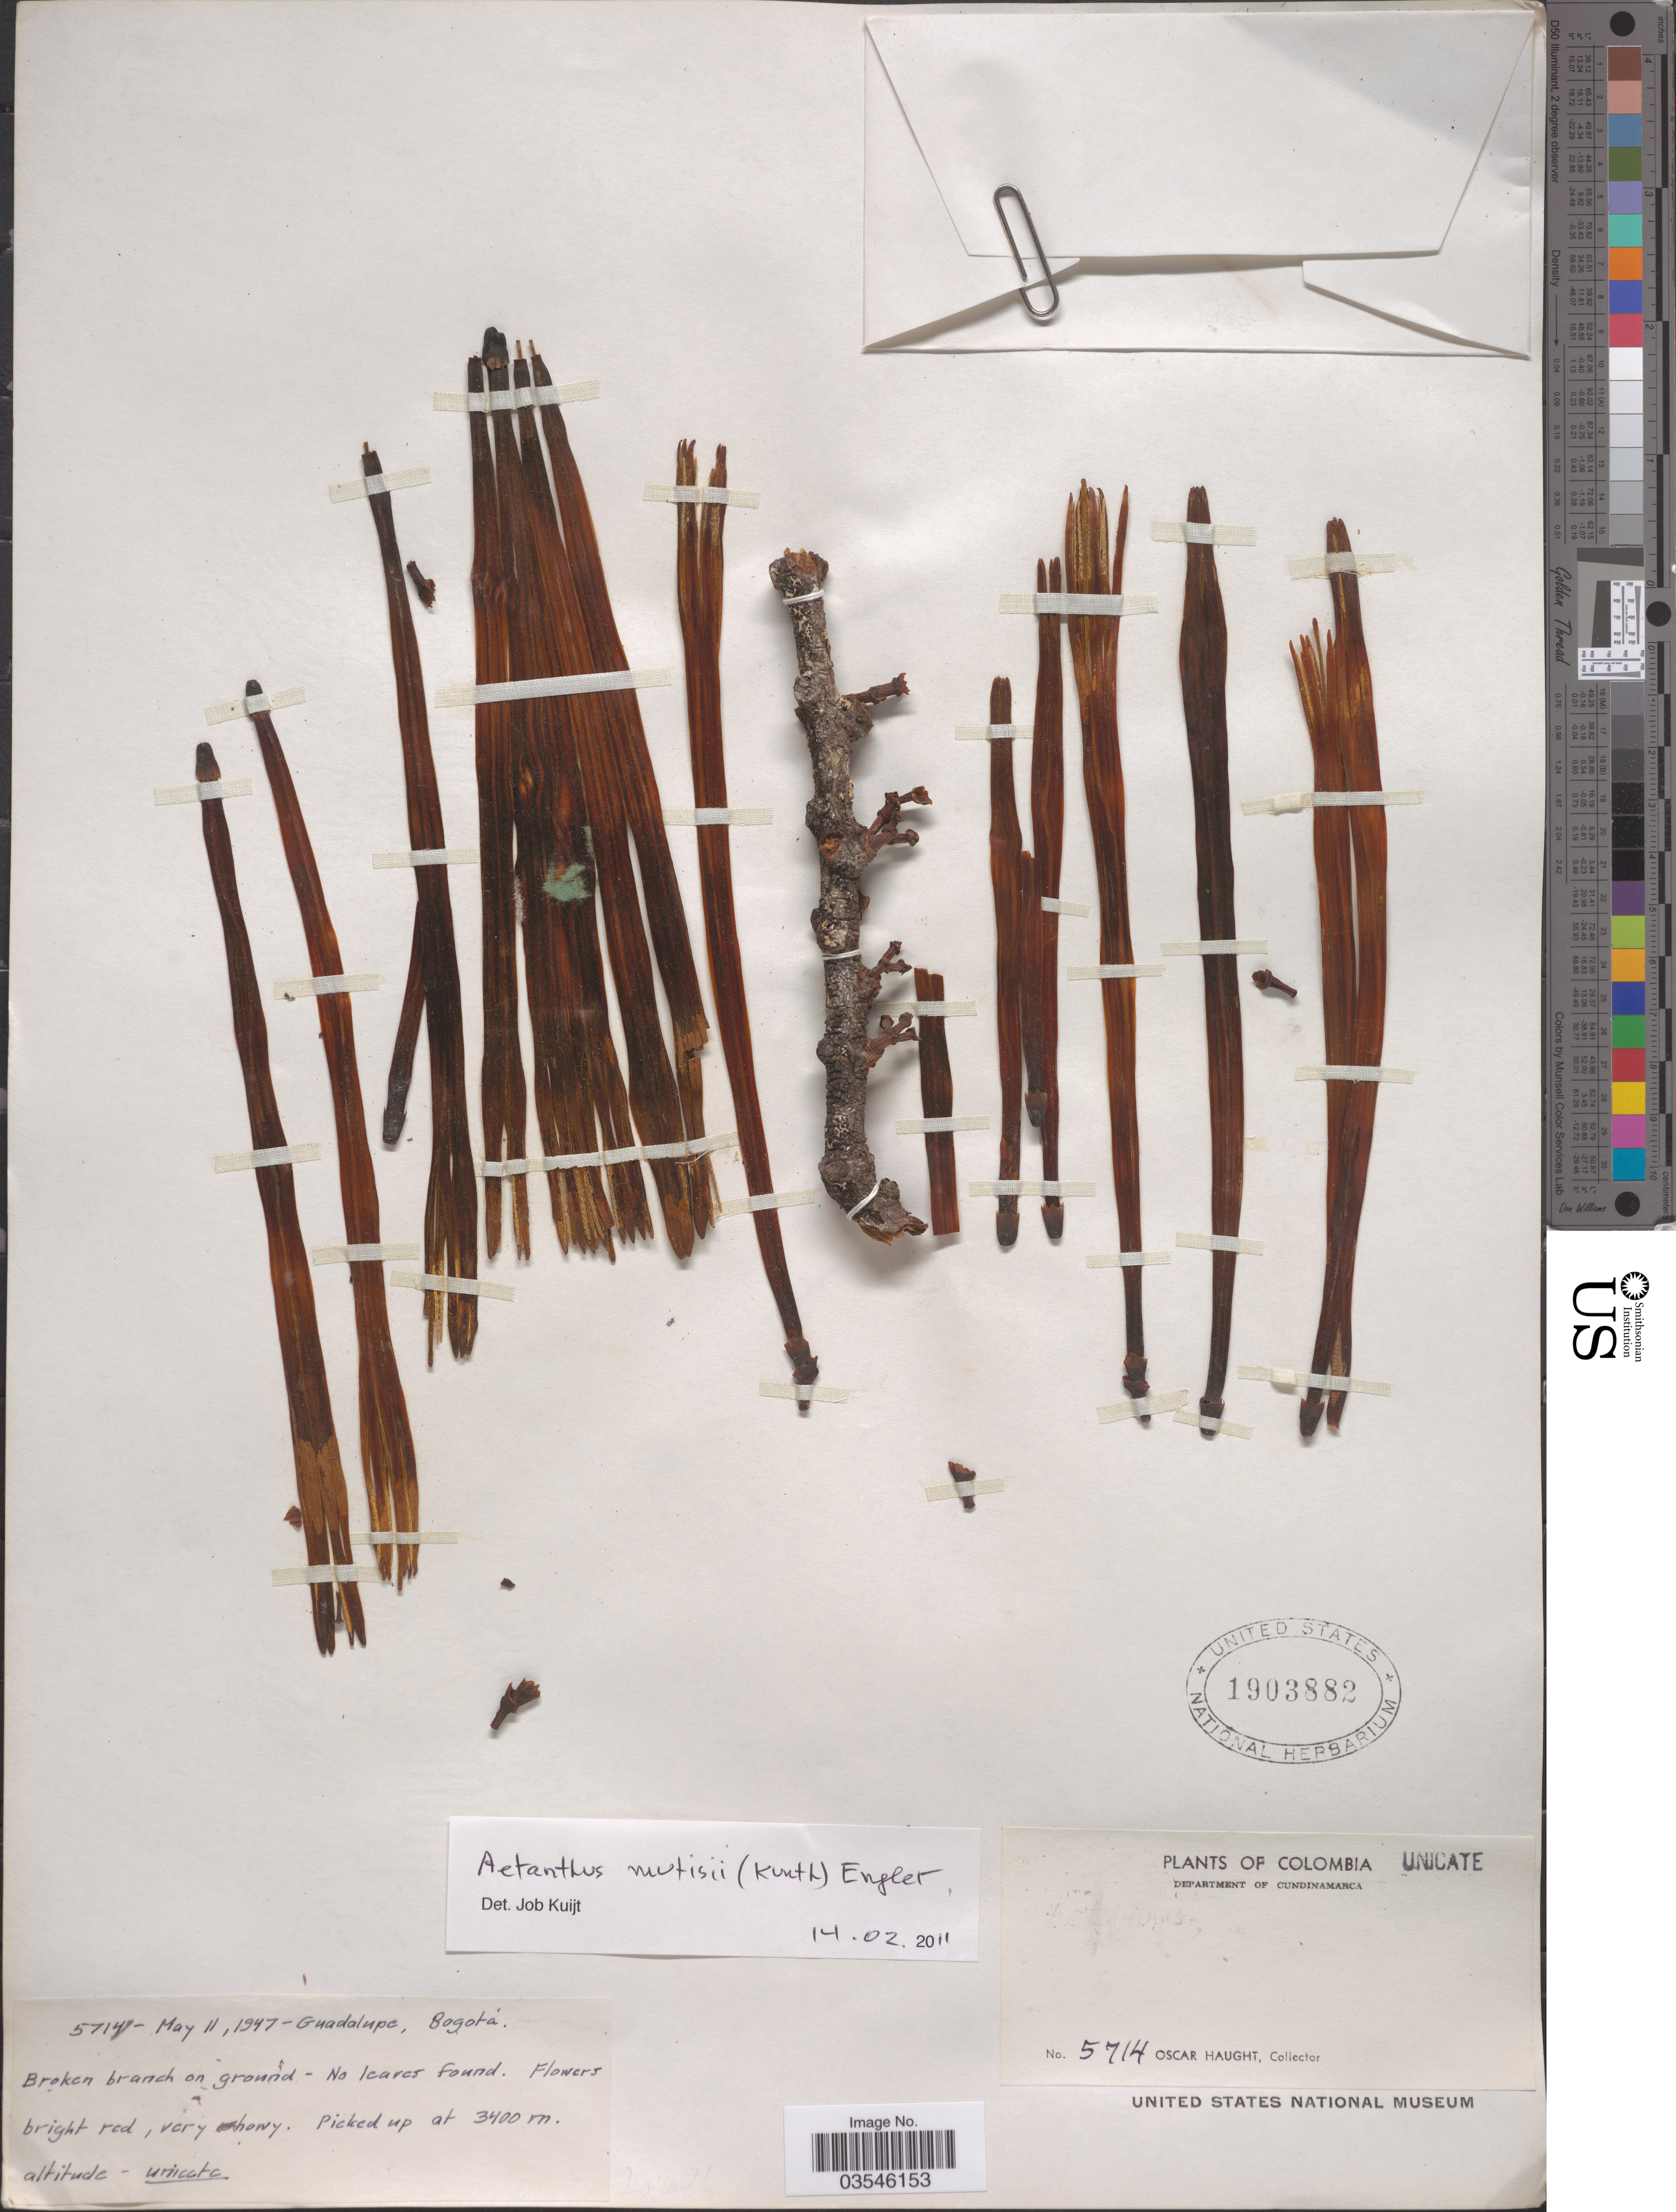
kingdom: Plantae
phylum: Tracheophyta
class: Magnoliopsida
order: Santalales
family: Loranthaceae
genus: Aetanthus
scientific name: Aetanthus mutisii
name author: (Kunth) Engl.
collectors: O. L. Haught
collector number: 5714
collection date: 1947-05-11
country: Colombia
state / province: Cundinamarca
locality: Guadalupe, Bogotá. Department of Cundinamarca.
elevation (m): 3400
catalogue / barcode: US 1903882